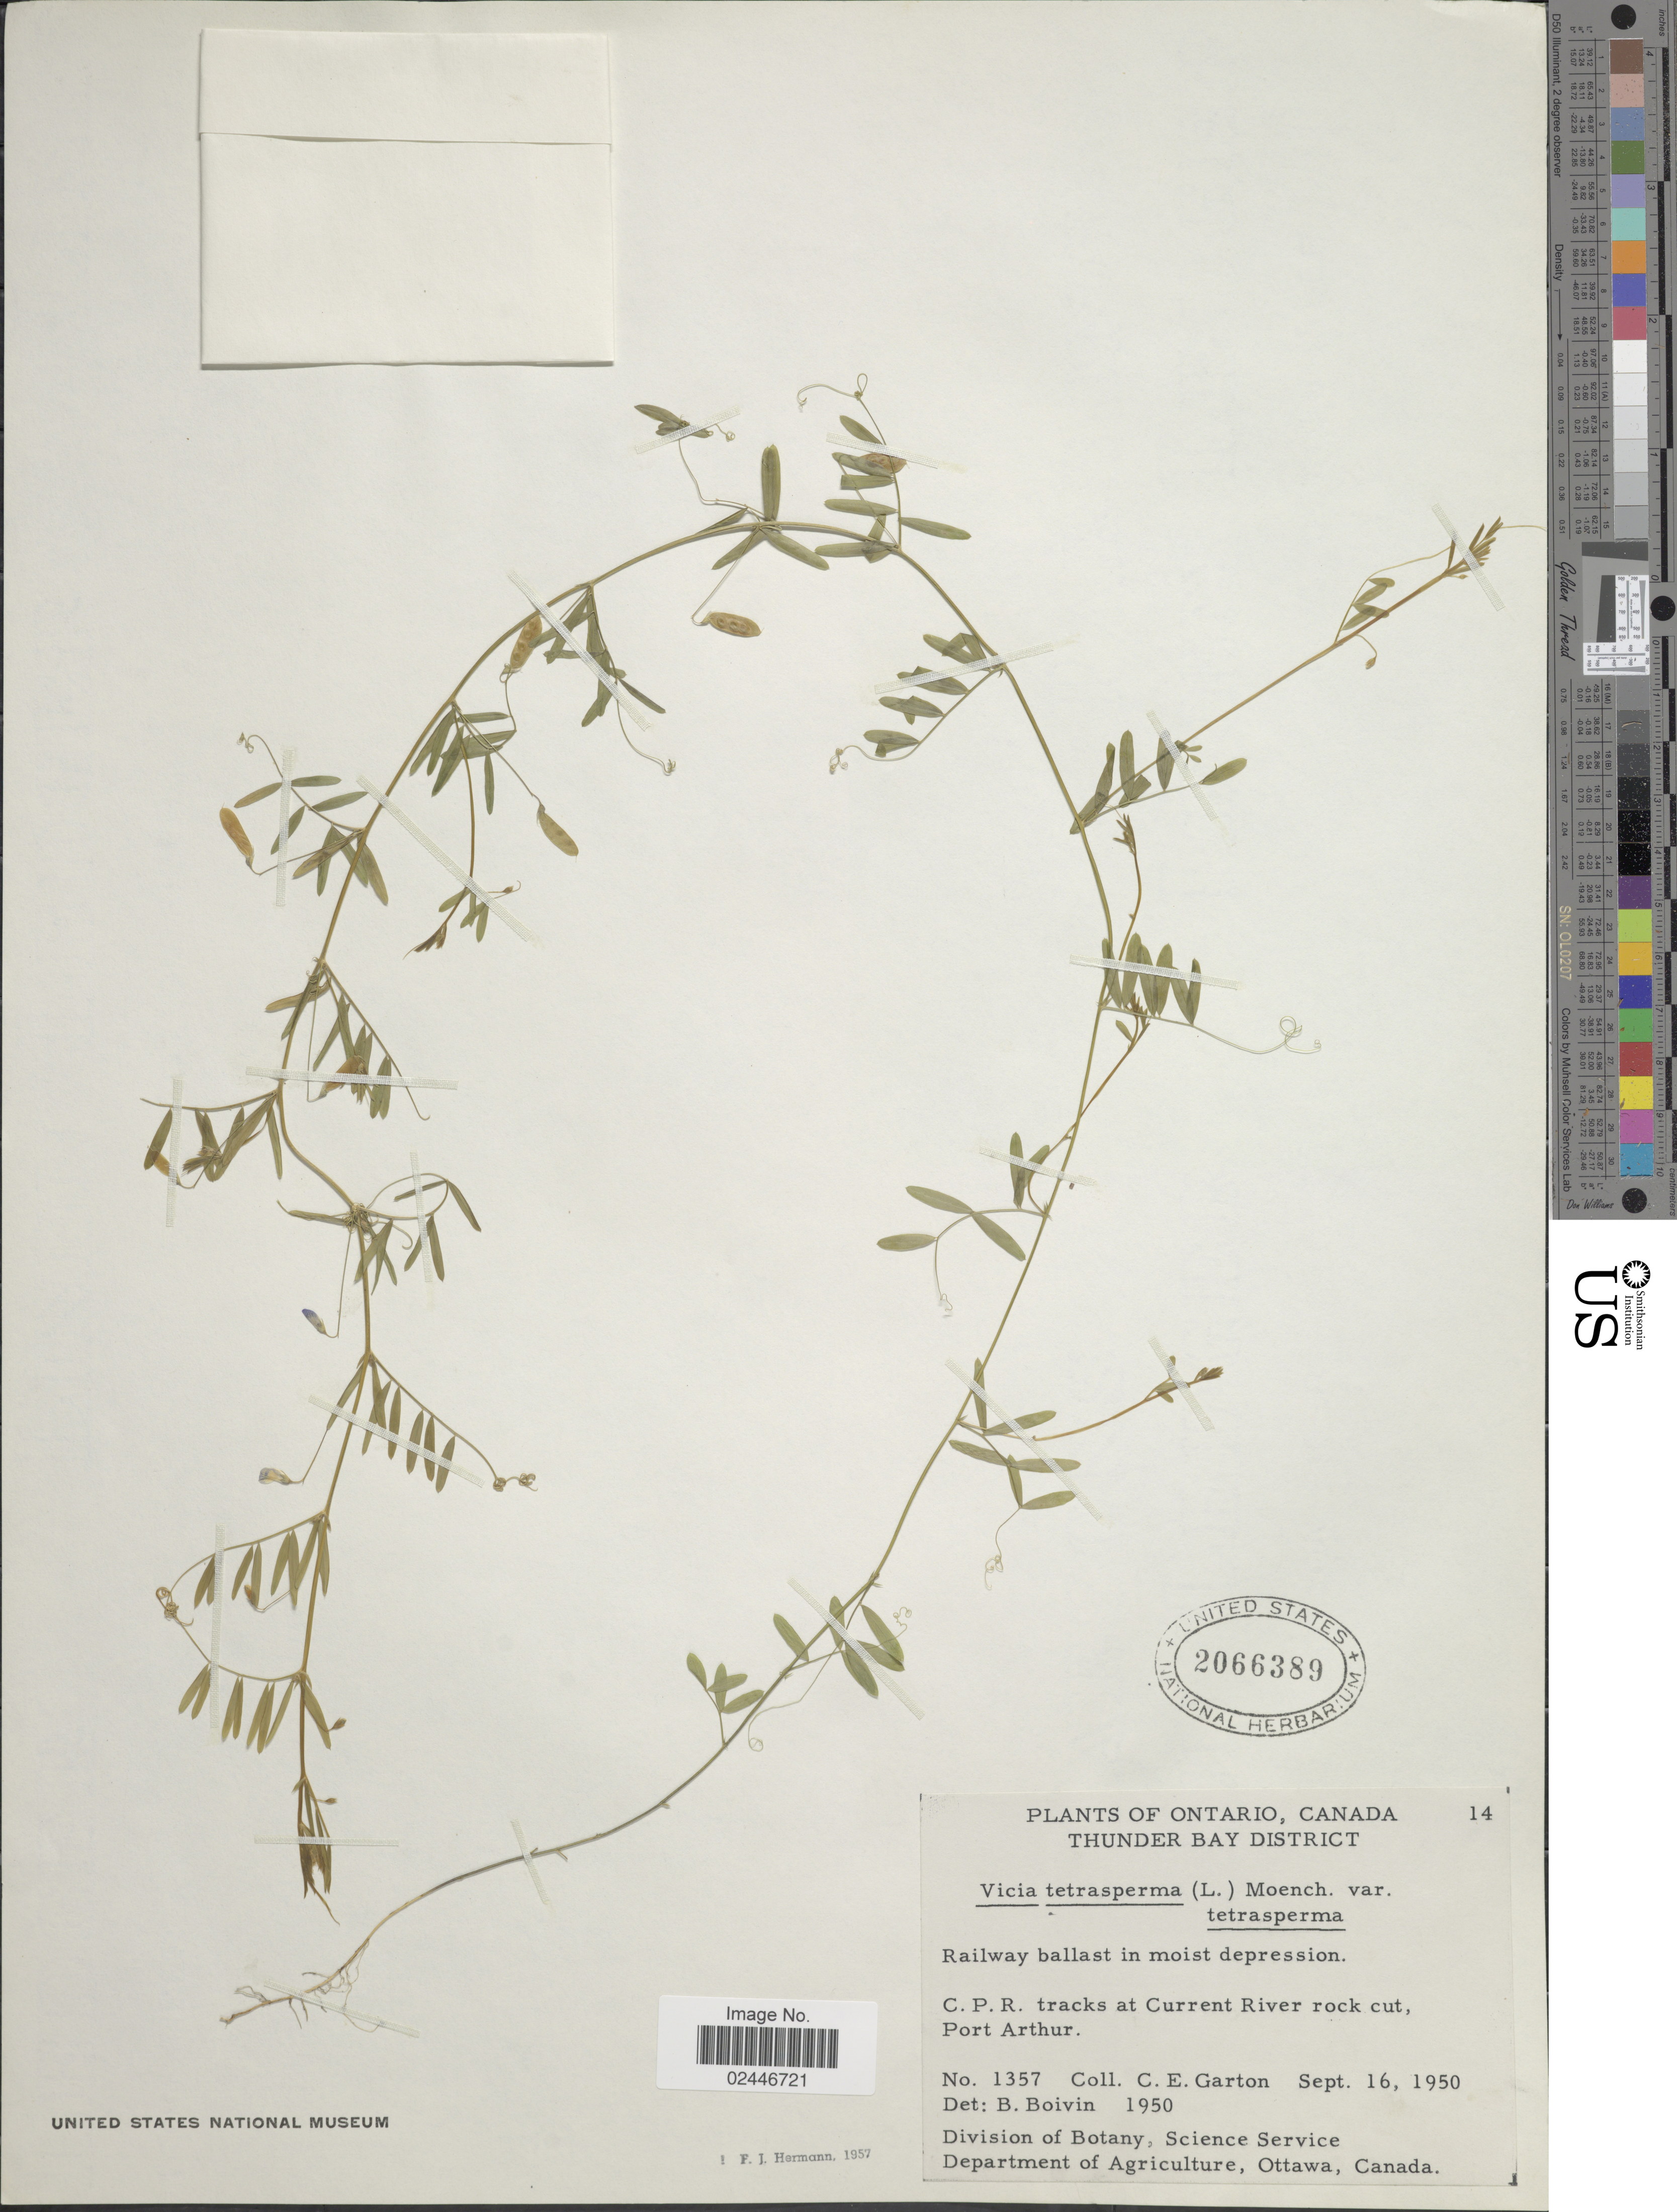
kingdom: Plantae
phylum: Tracheophyta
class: Magnoliopsida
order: Fabales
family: Fabaceae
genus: Vicia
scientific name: Vicia tetrasperma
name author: (L.) Schreb.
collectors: C. E. Garton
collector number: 1357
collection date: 1950-09-16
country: Canada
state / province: Ontario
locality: Thunder Bay District, railway ballast in moist depression, C.P.R. tracks at Current River rock cut, Port Arthur.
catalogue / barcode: US 2066389